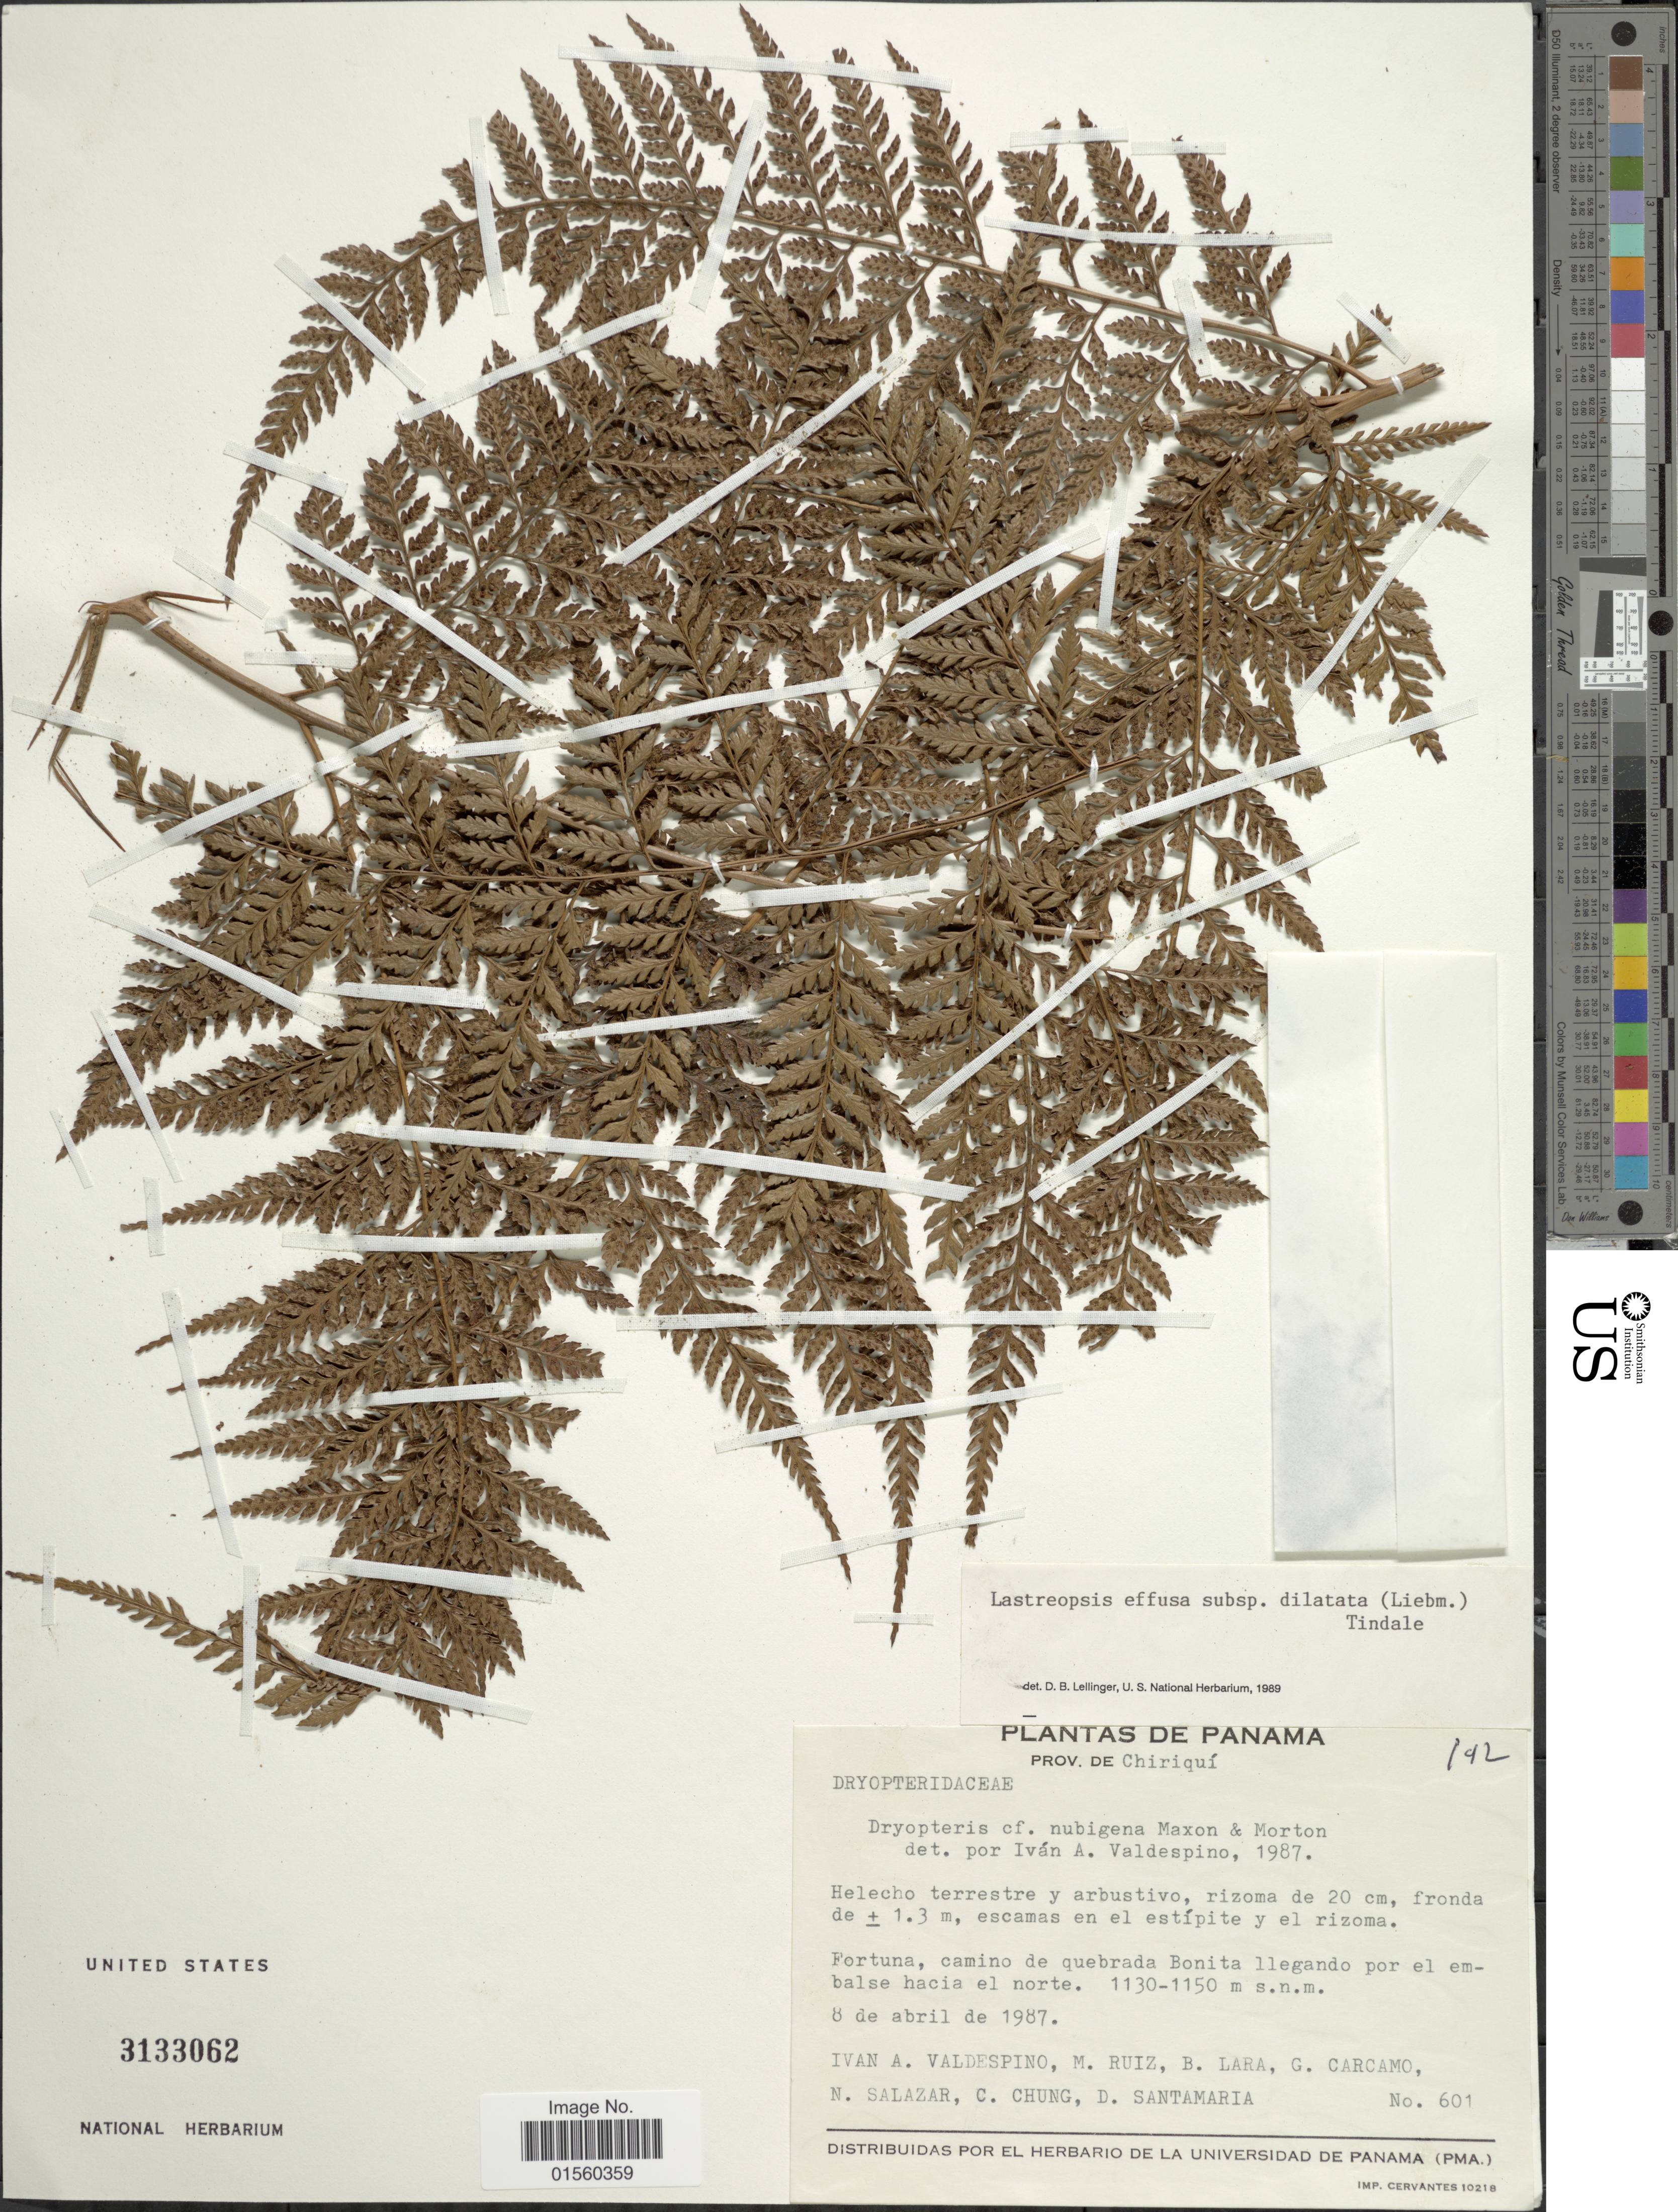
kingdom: Plantae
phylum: Tracheophyta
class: Polypodiopsida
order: Polypodiales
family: Dryopteridaceae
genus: Parapolystichum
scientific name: Parapolystichum effusum var. effusum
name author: (Sw.) Ching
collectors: I. A. Valdespino, M. Ruiz, B. Lara, G. Carcamo & et al.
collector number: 601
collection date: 1987-04-08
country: Panama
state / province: Chiriqui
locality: Prov. de Chiriqui, Fortuna, camino de quebrada Bonita llegando por el embalse hacia el norte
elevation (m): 1130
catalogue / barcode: US 3133062